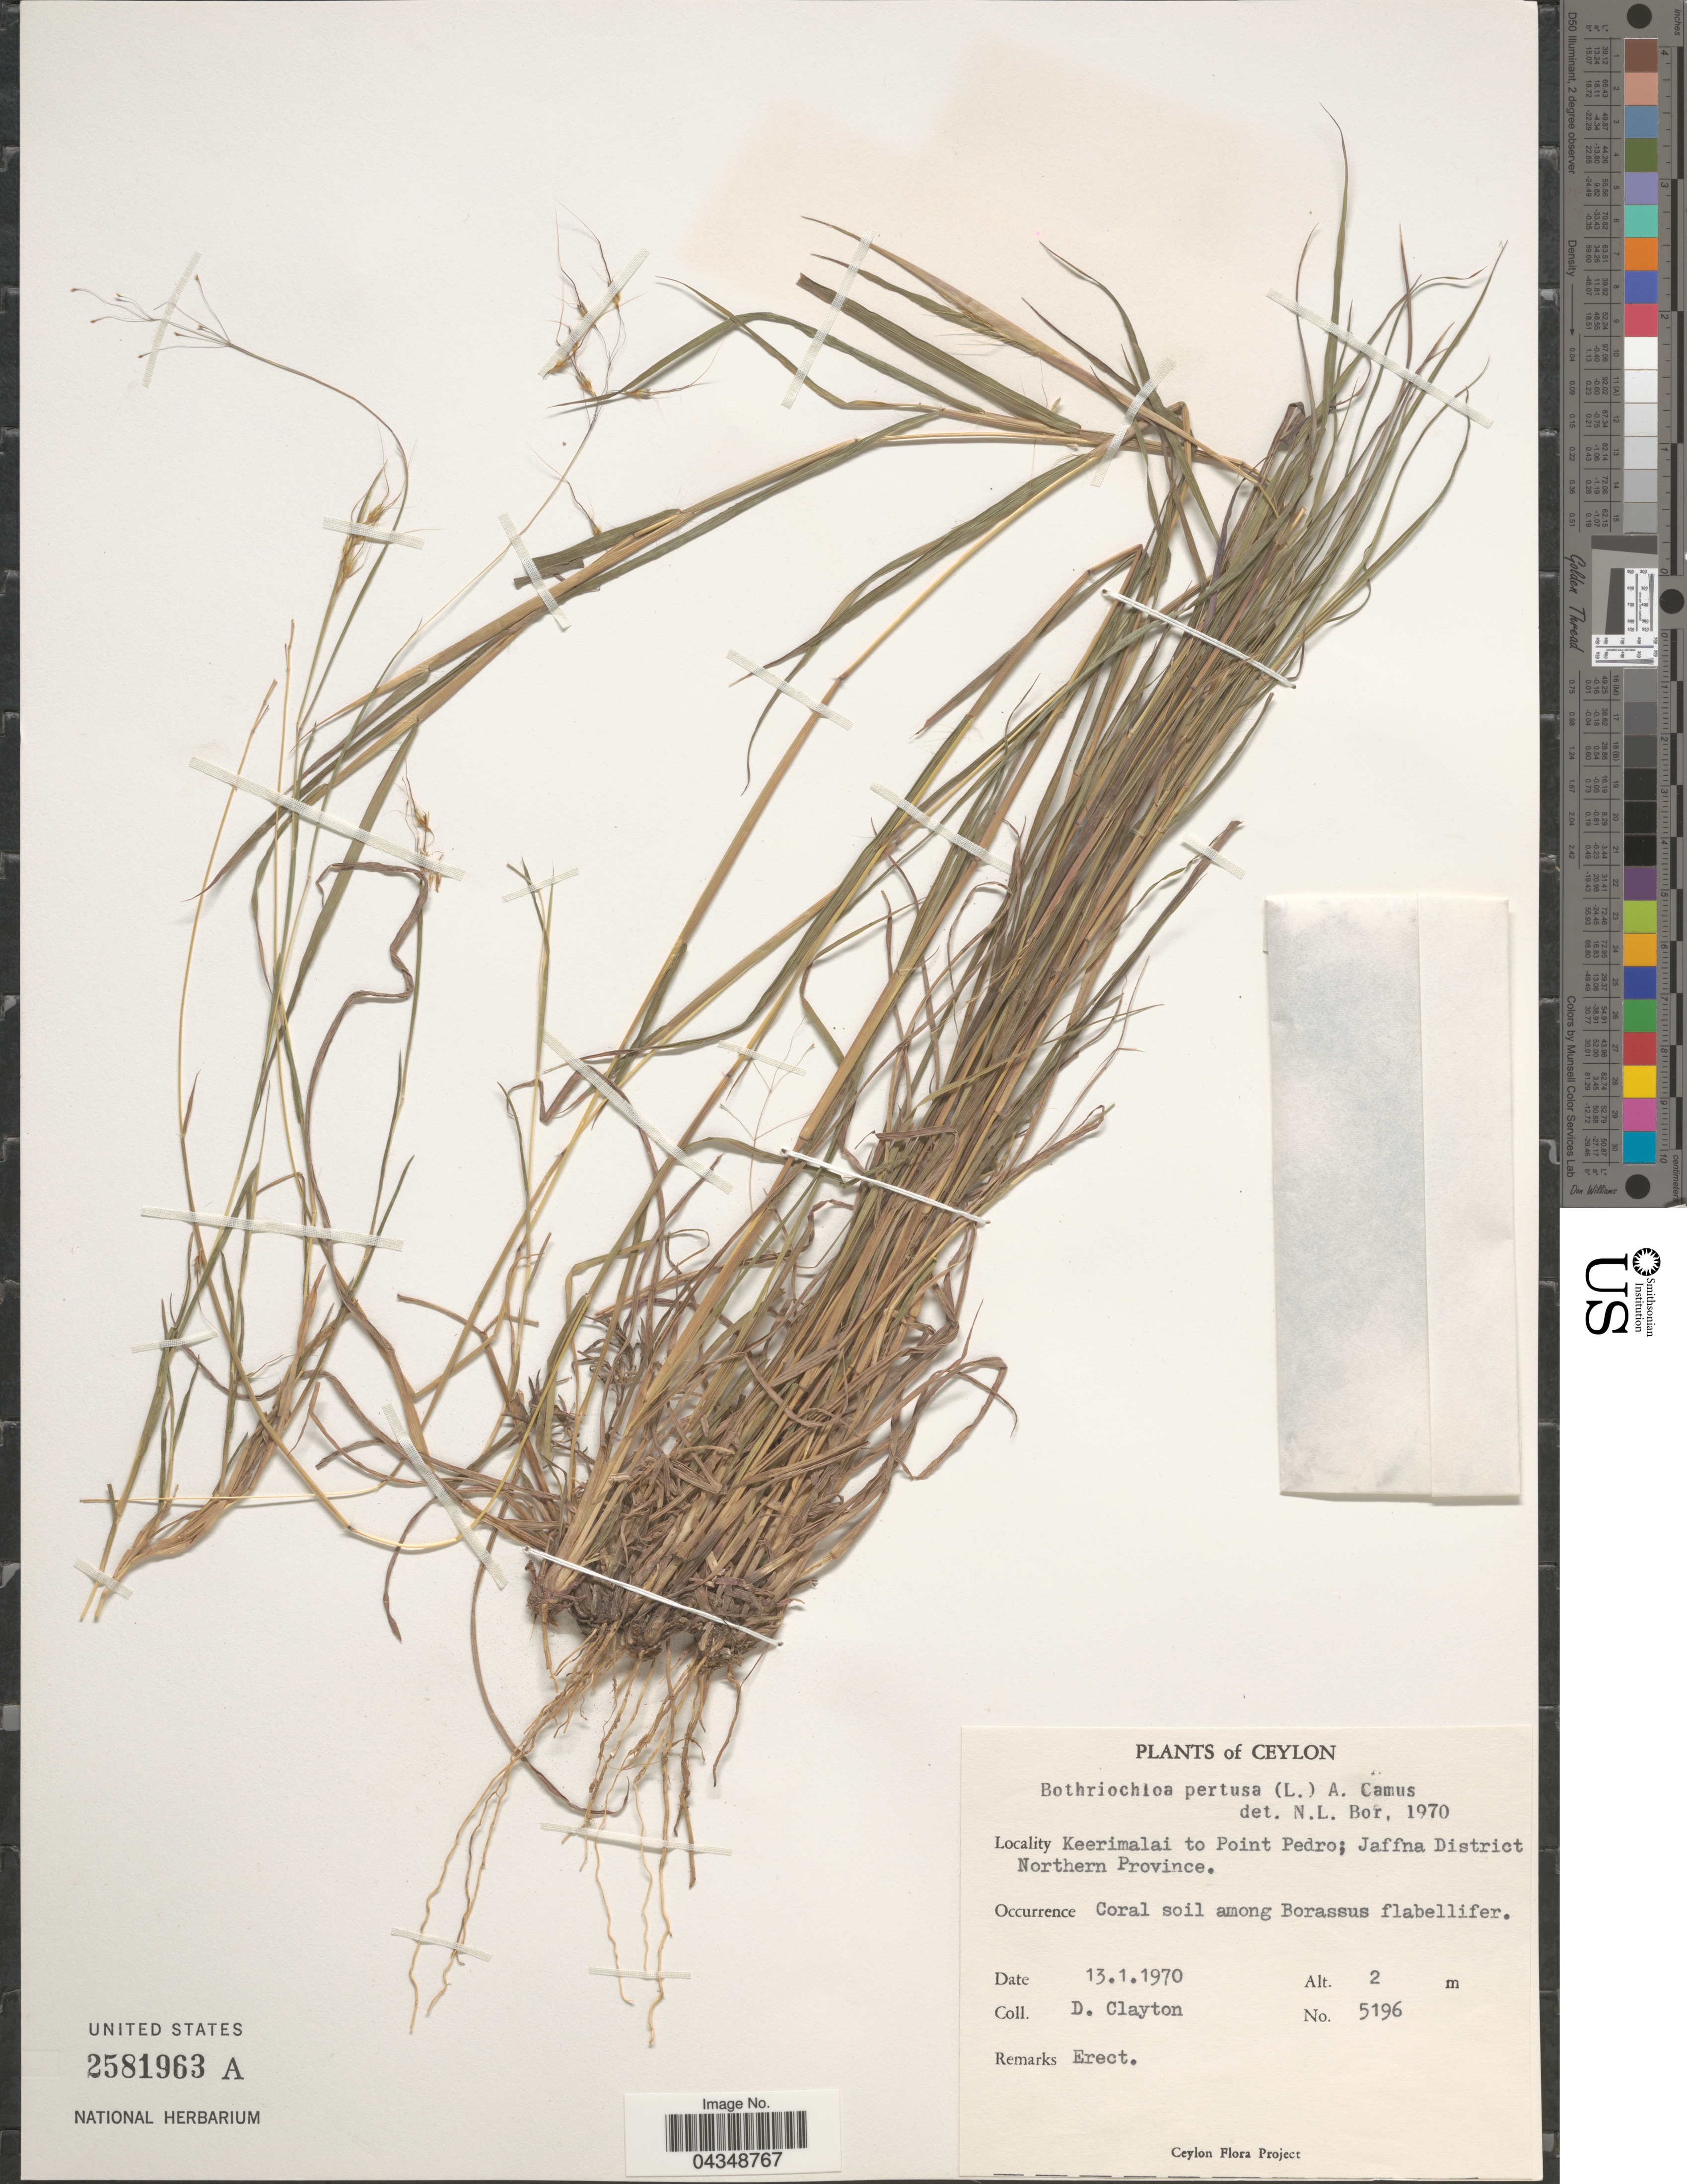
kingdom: Plantae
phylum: Tracheophyta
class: Liliopsida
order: Poales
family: Poaceae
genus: Bothriochloa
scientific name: Bothriochloa pertusa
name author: (L.) A. Camus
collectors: D. Clayton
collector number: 5196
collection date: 1970-01-13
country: Sri Lanka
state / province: Northern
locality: Ceylon. Keerimalai to Point Pedro; Jaffna District.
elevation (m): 2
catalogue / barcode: US 2581963A